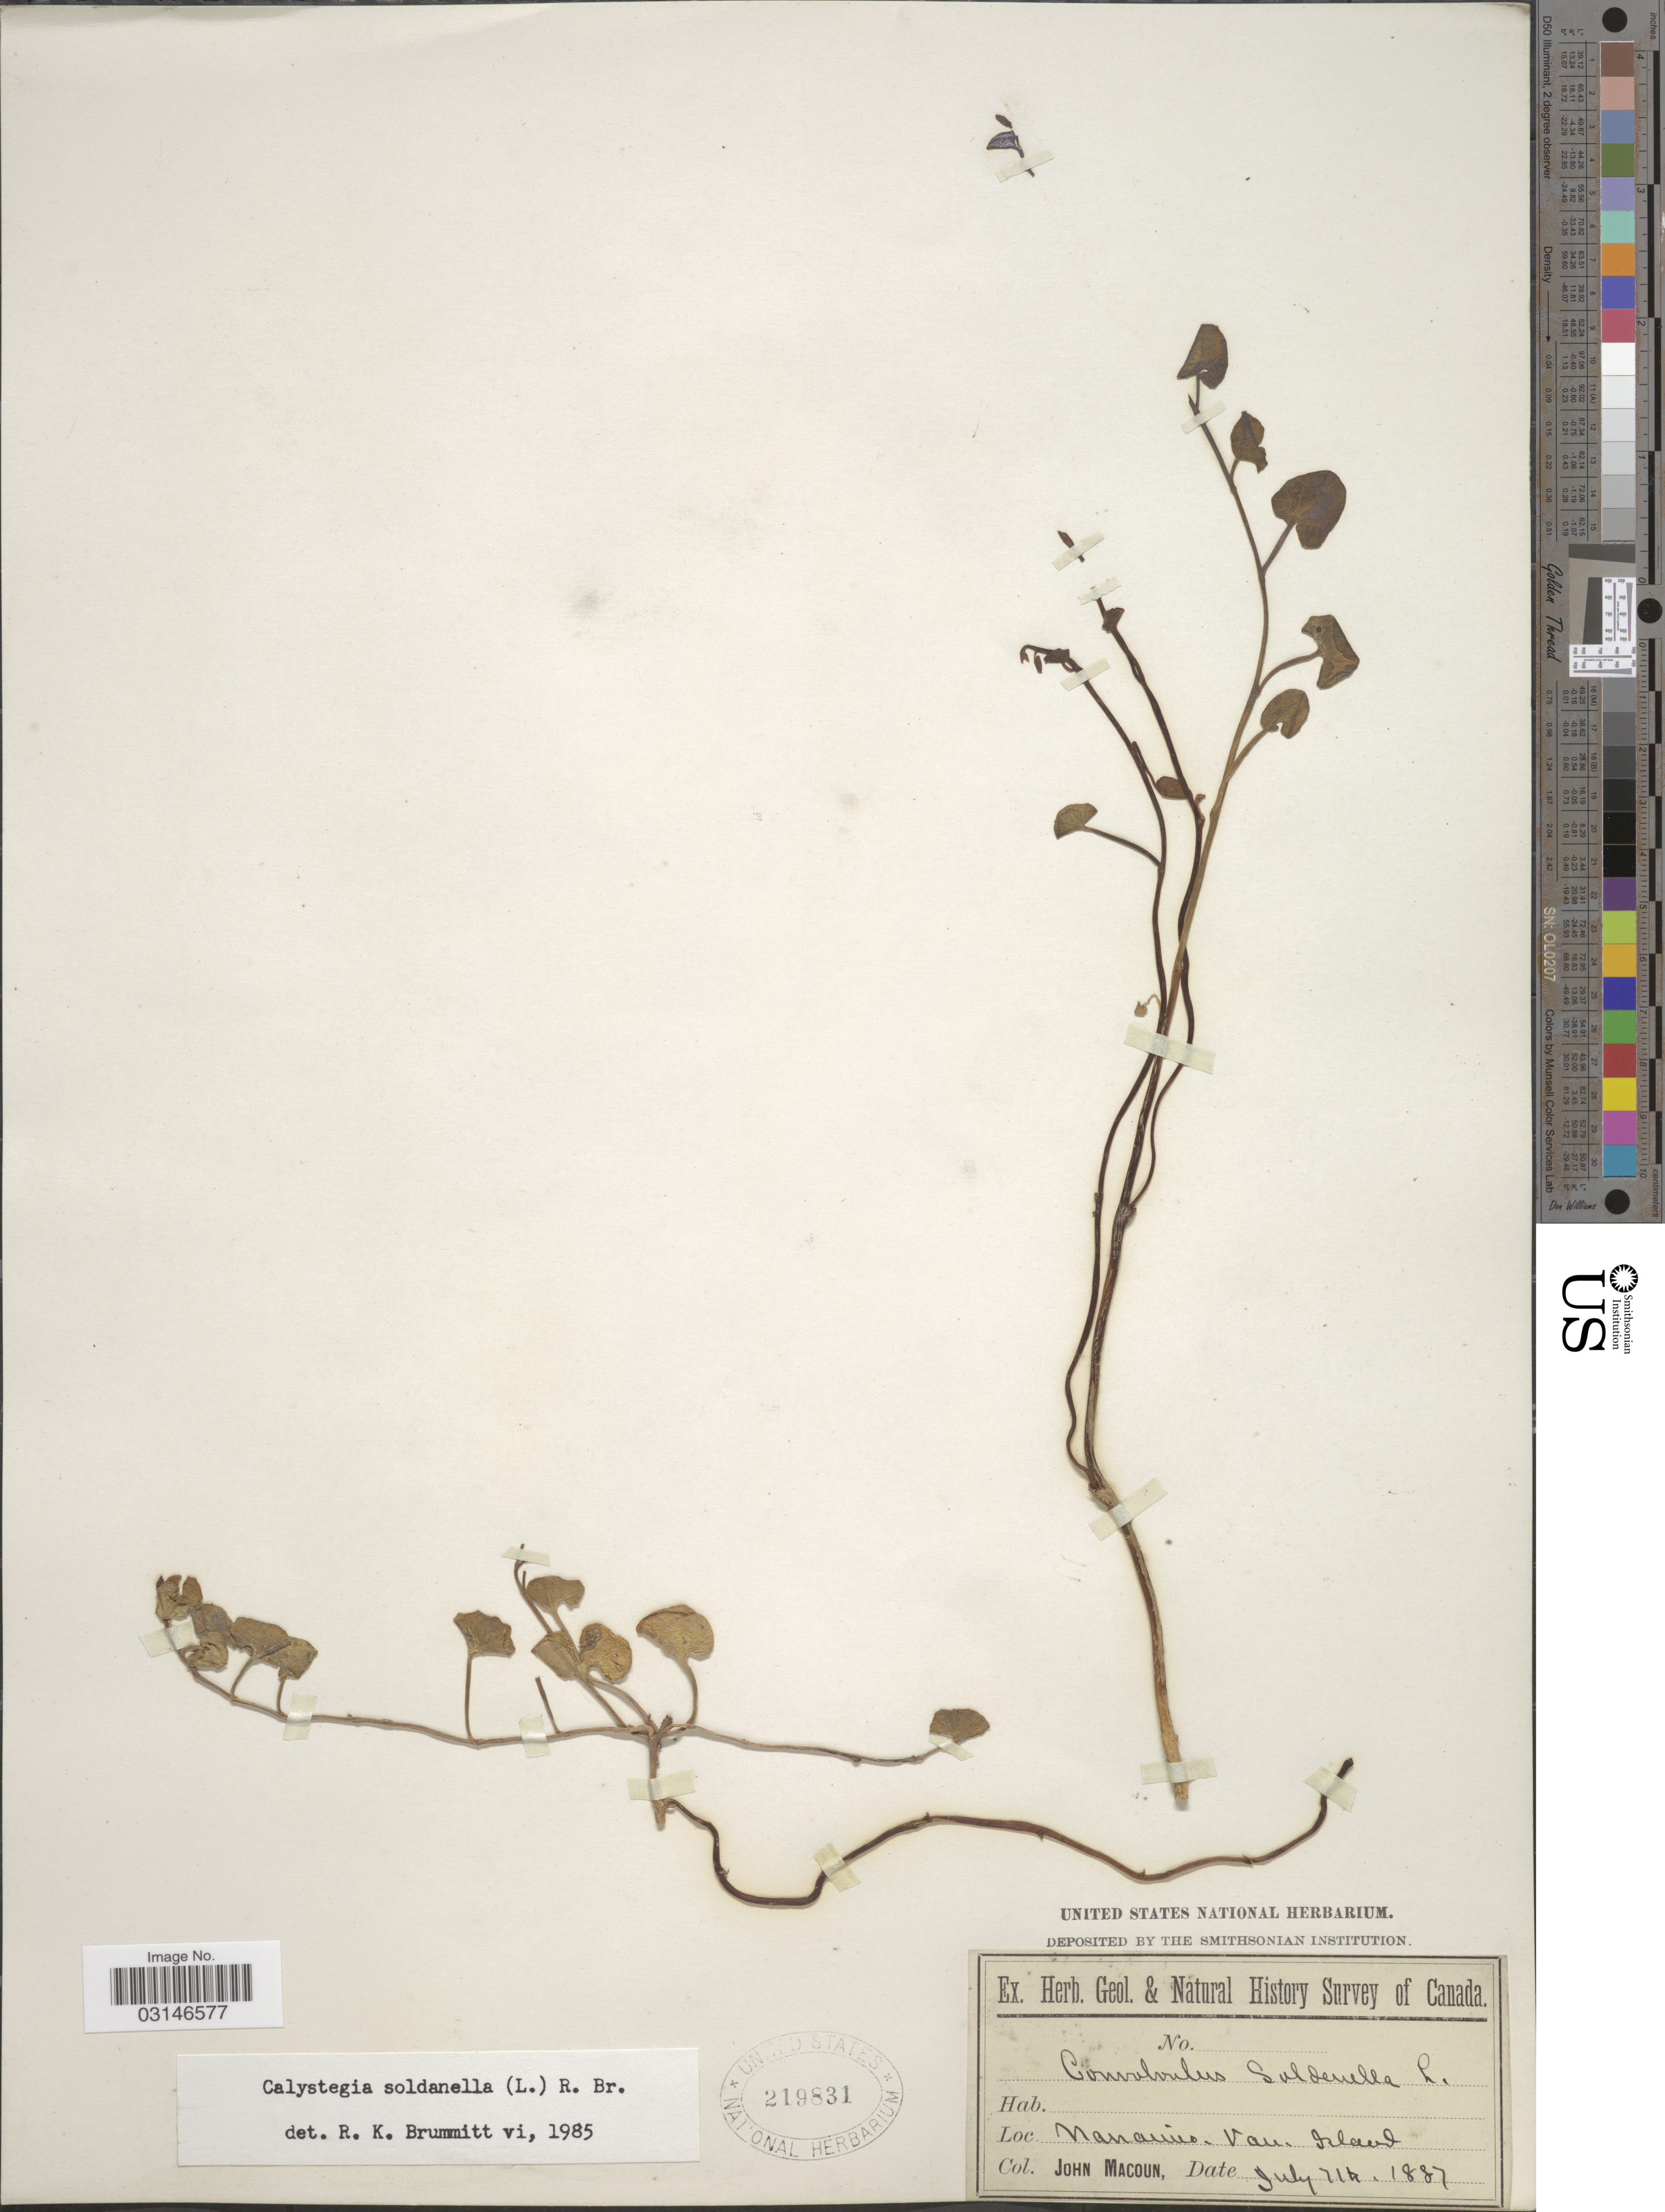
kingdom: Plantae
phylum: Tracheophyta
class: Magnoliopsida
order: Solanales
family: Convolvulaceae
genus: Calystegia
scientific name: Calystegia soldanella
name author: (L.) R. Br.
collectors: J. Macoun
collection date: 1887-07-07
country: Canada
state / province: British Columbia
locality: Nanaimo. Van. Island.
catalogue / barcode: US 219831